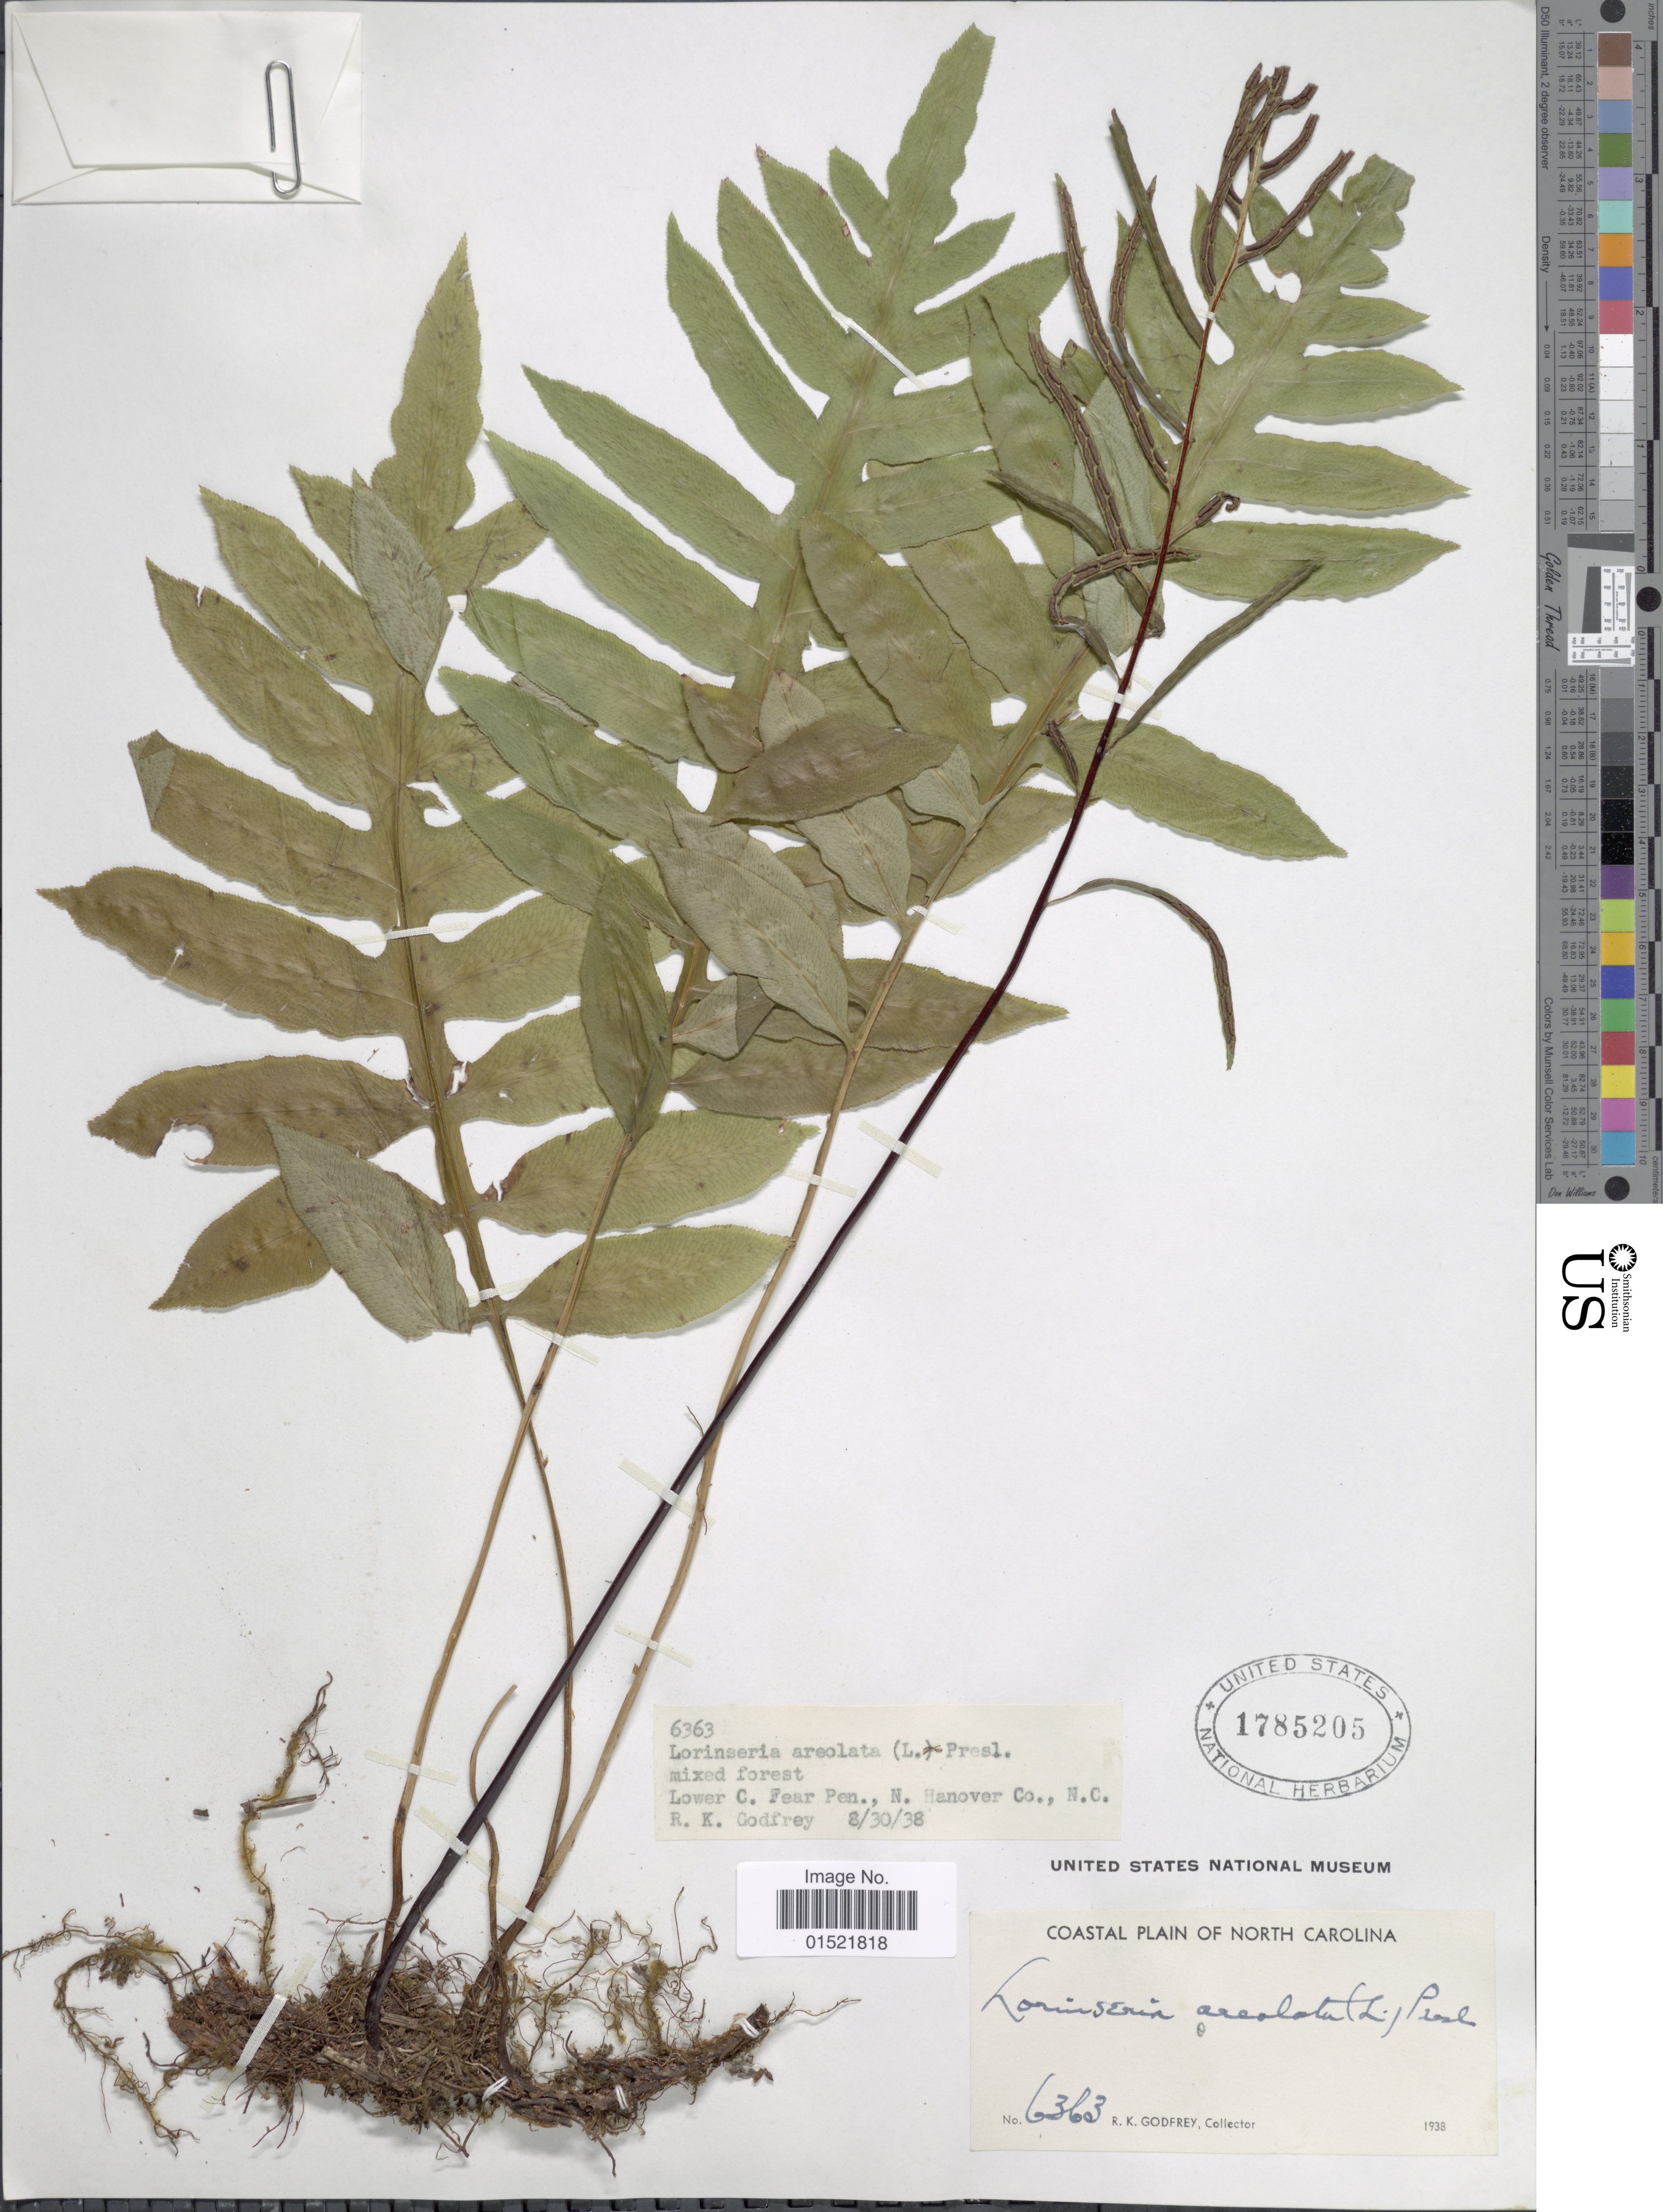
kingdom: Plantae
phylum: Tracheophyta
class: Polypodiopsida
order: Polypodiales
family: Blechnaceae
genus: Woodwardia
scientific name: Woodwardia areolata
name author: (L.) T. Moore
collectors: R. K. Godfrey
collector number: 6363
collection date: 1938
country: United States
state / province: North Carolina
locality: Coastal Plain of North Carolina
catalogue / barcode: US 1785205